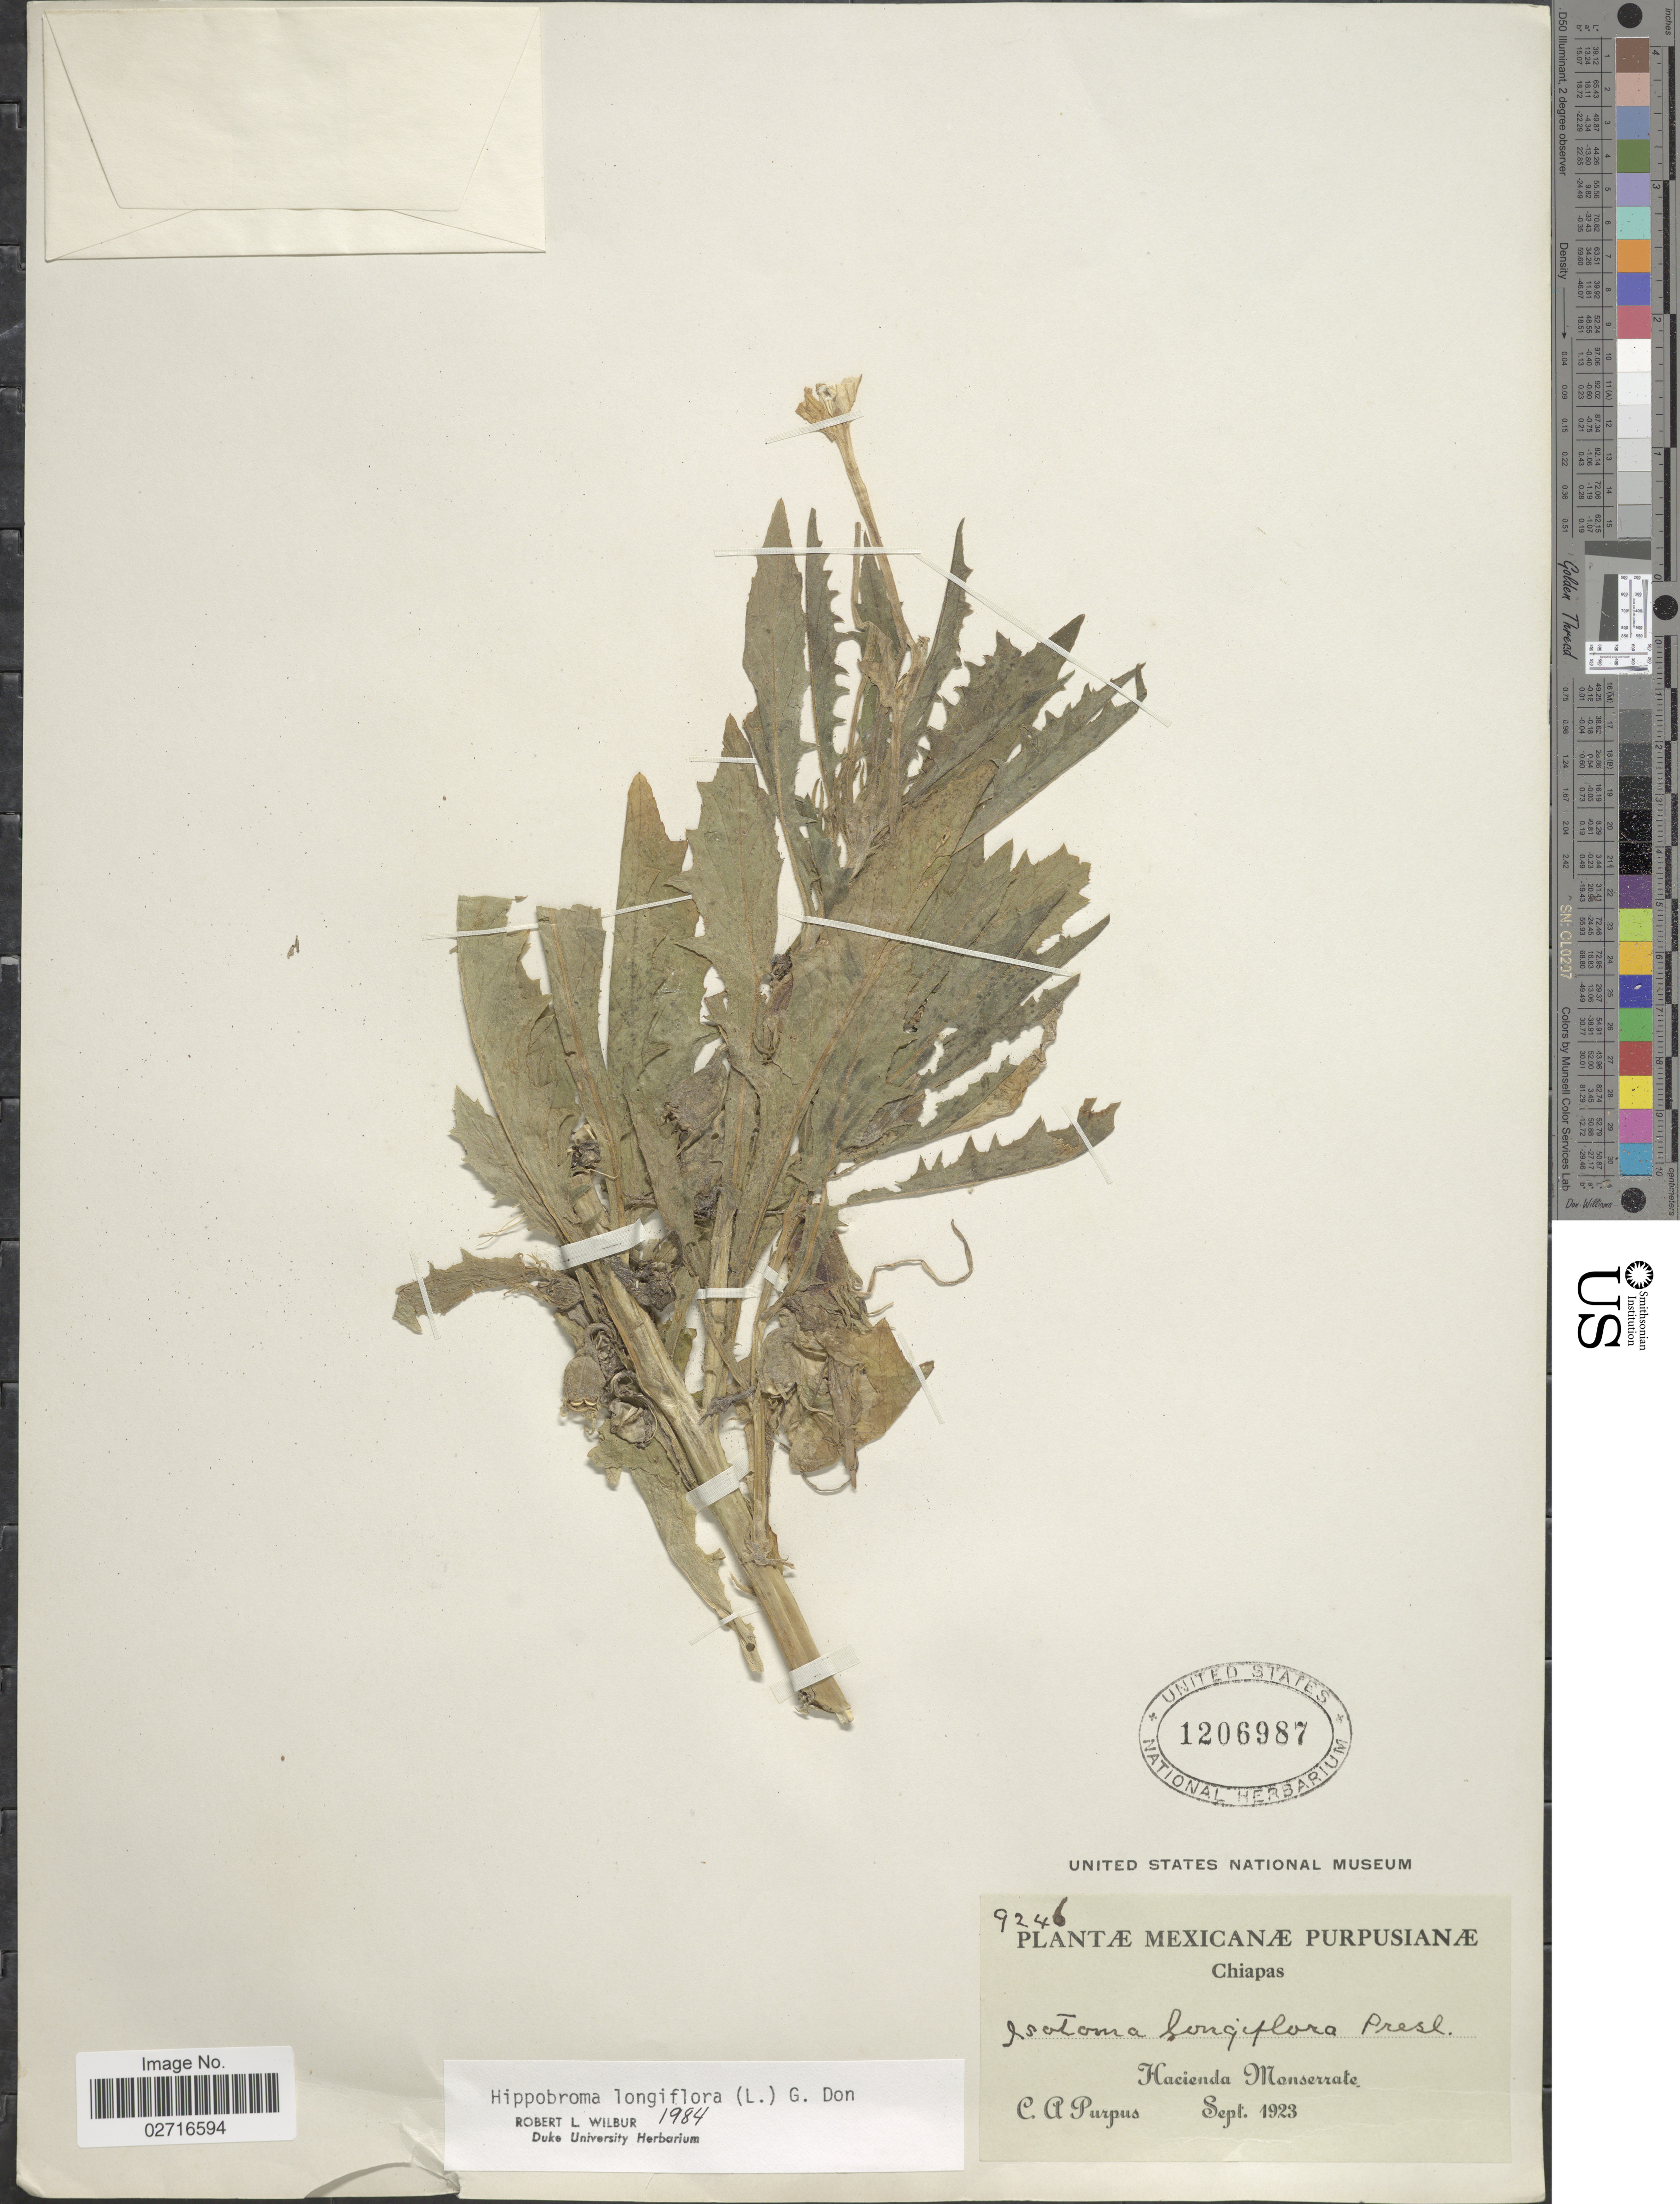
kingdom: Plantae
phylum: Tracheophyta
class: Magnoliopsida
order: Asterales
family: Campanulaceae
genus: Hippobroma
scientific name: Hippobroma longiflora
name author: (L.) G. Don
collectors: C. A. Purpus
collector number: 9246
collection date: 1923-09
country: Mexico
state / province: Chiapas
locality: Hacienda Monserrate.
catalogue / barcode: US 1206987